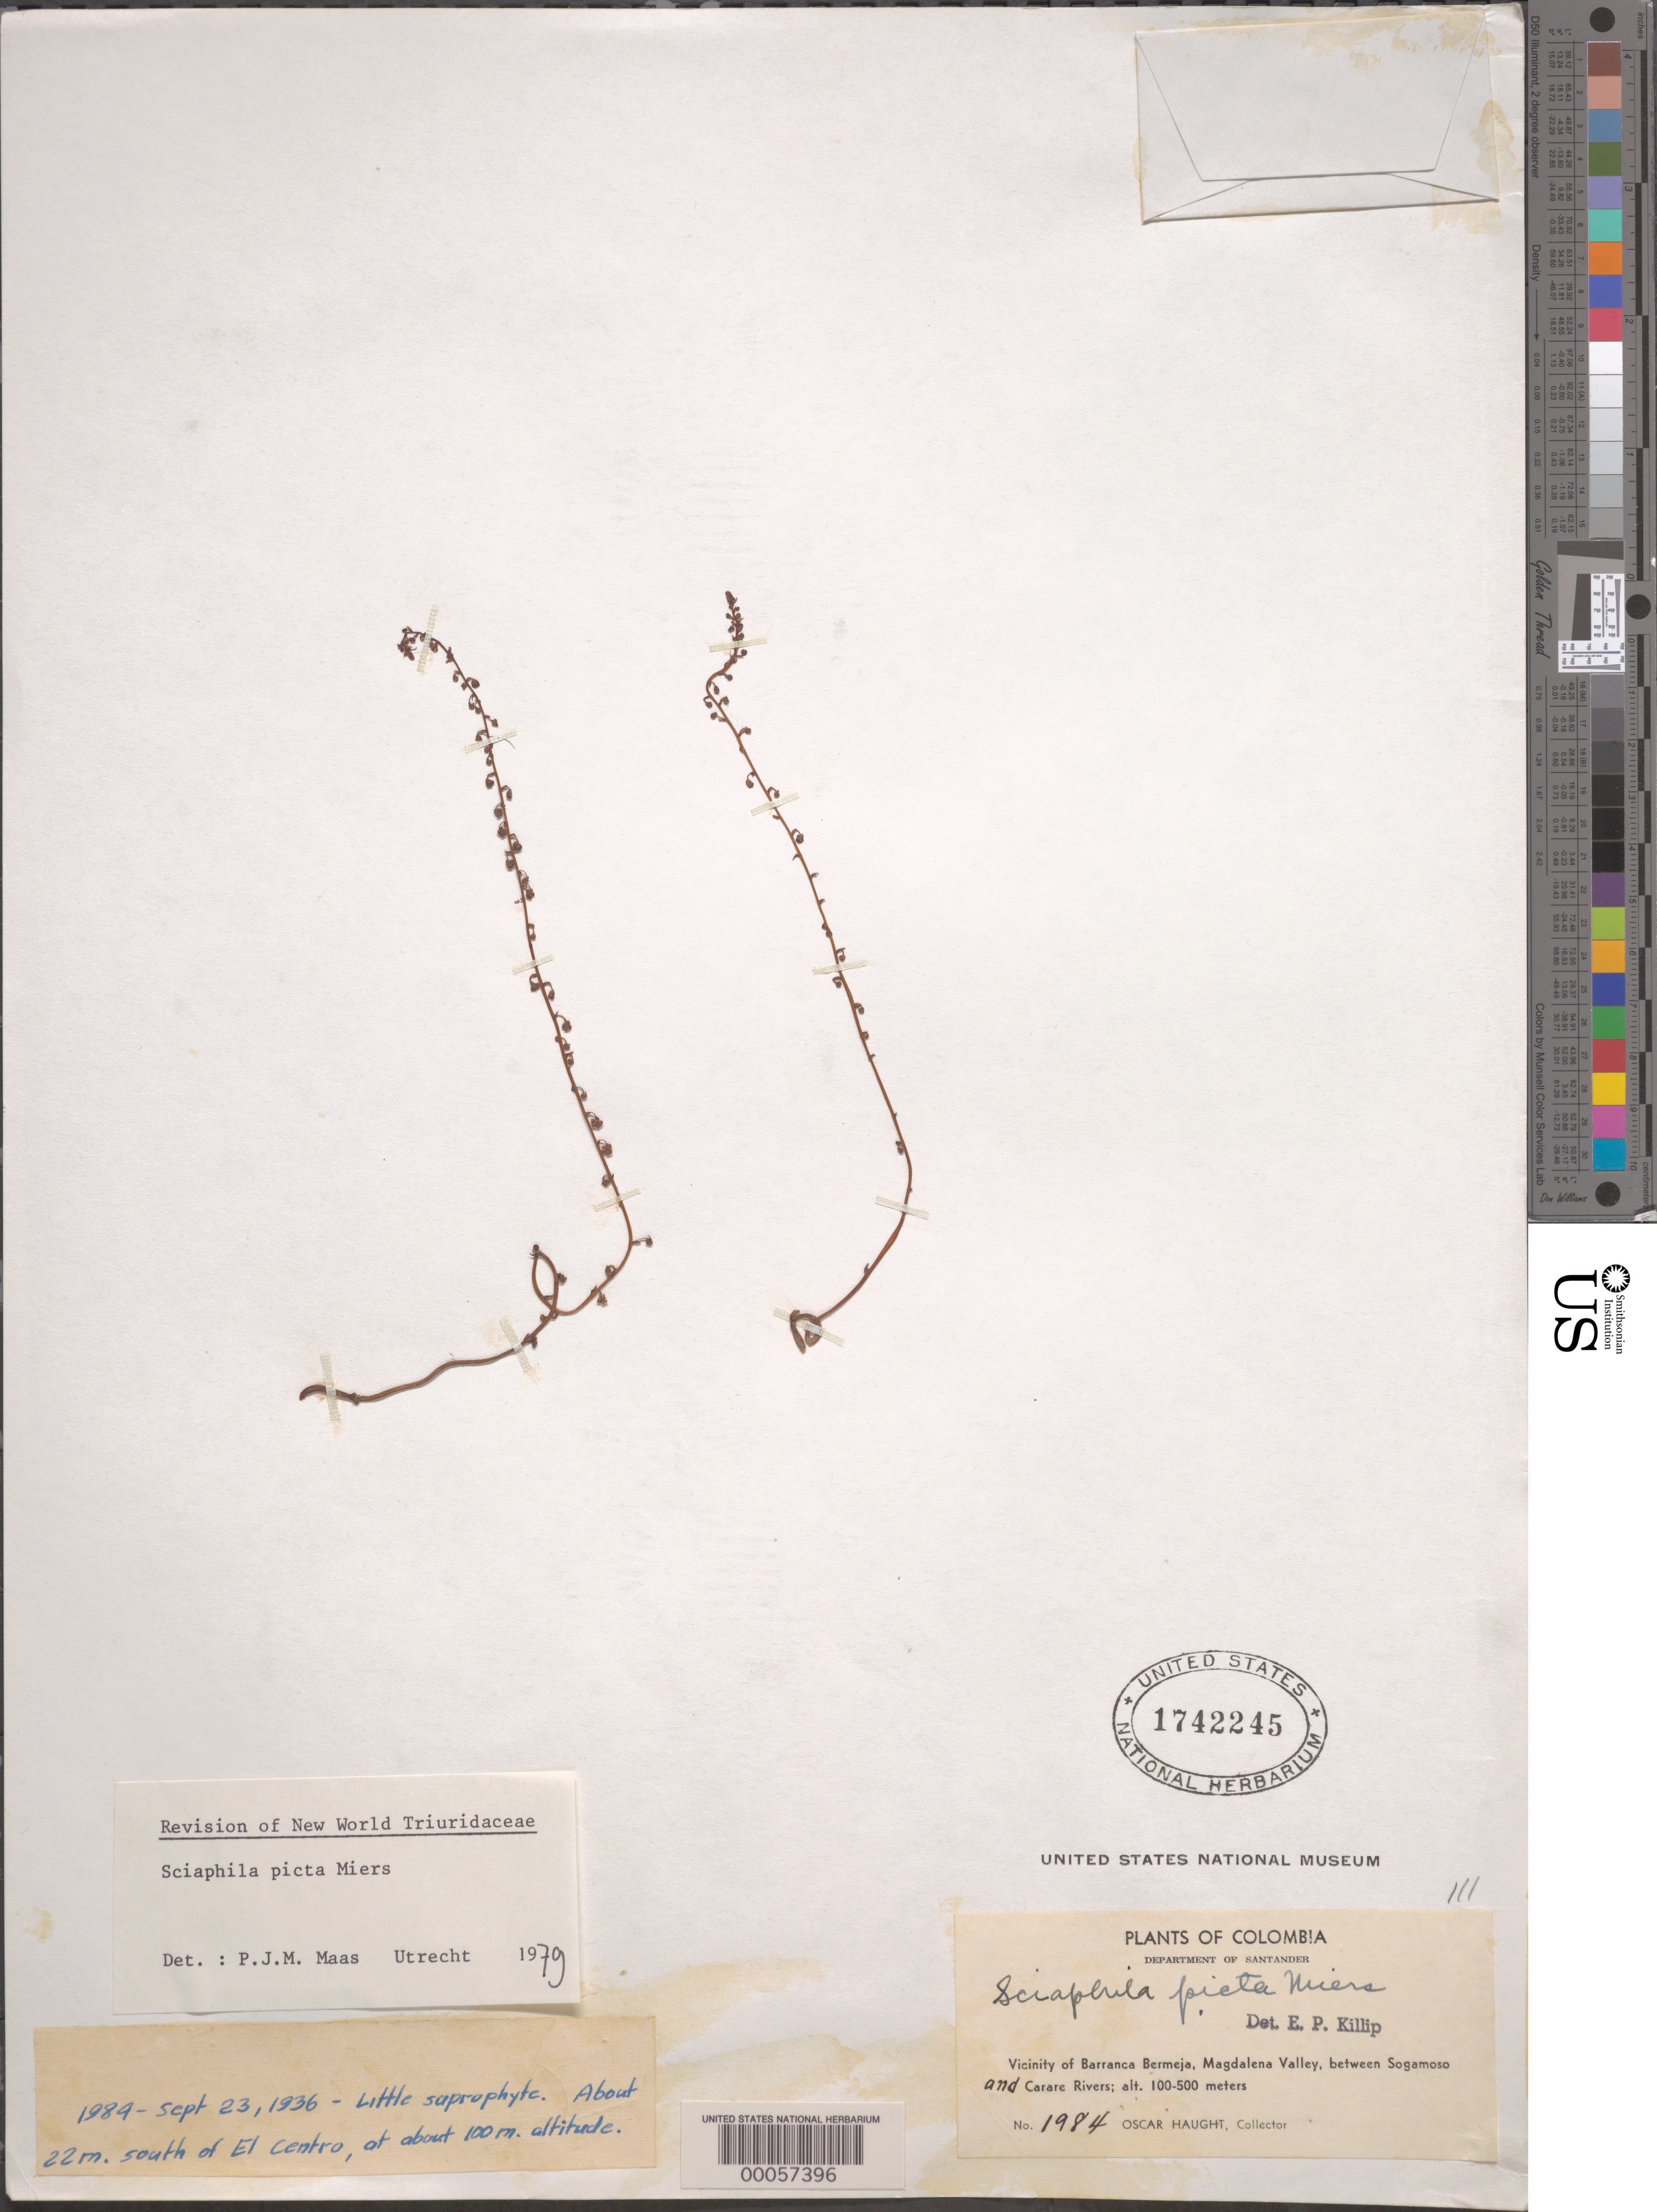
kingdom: Plantae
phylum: Tracheophyta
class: Liliopsida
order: Pandanales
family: Triuridaceae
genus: Sciaphila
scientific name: Sciaphila picta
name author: Miers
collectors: E. P. Killip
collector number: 1984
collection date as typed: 23 Sep 1936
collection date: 1936-09-23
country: Colombia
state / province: Santander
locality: About 22 mi. S of el Centro, vicinity of Barrancabermeja, Magdalena Valley, between Sogamoso and Carare Rivers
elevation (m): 100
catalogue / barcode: US 1742245